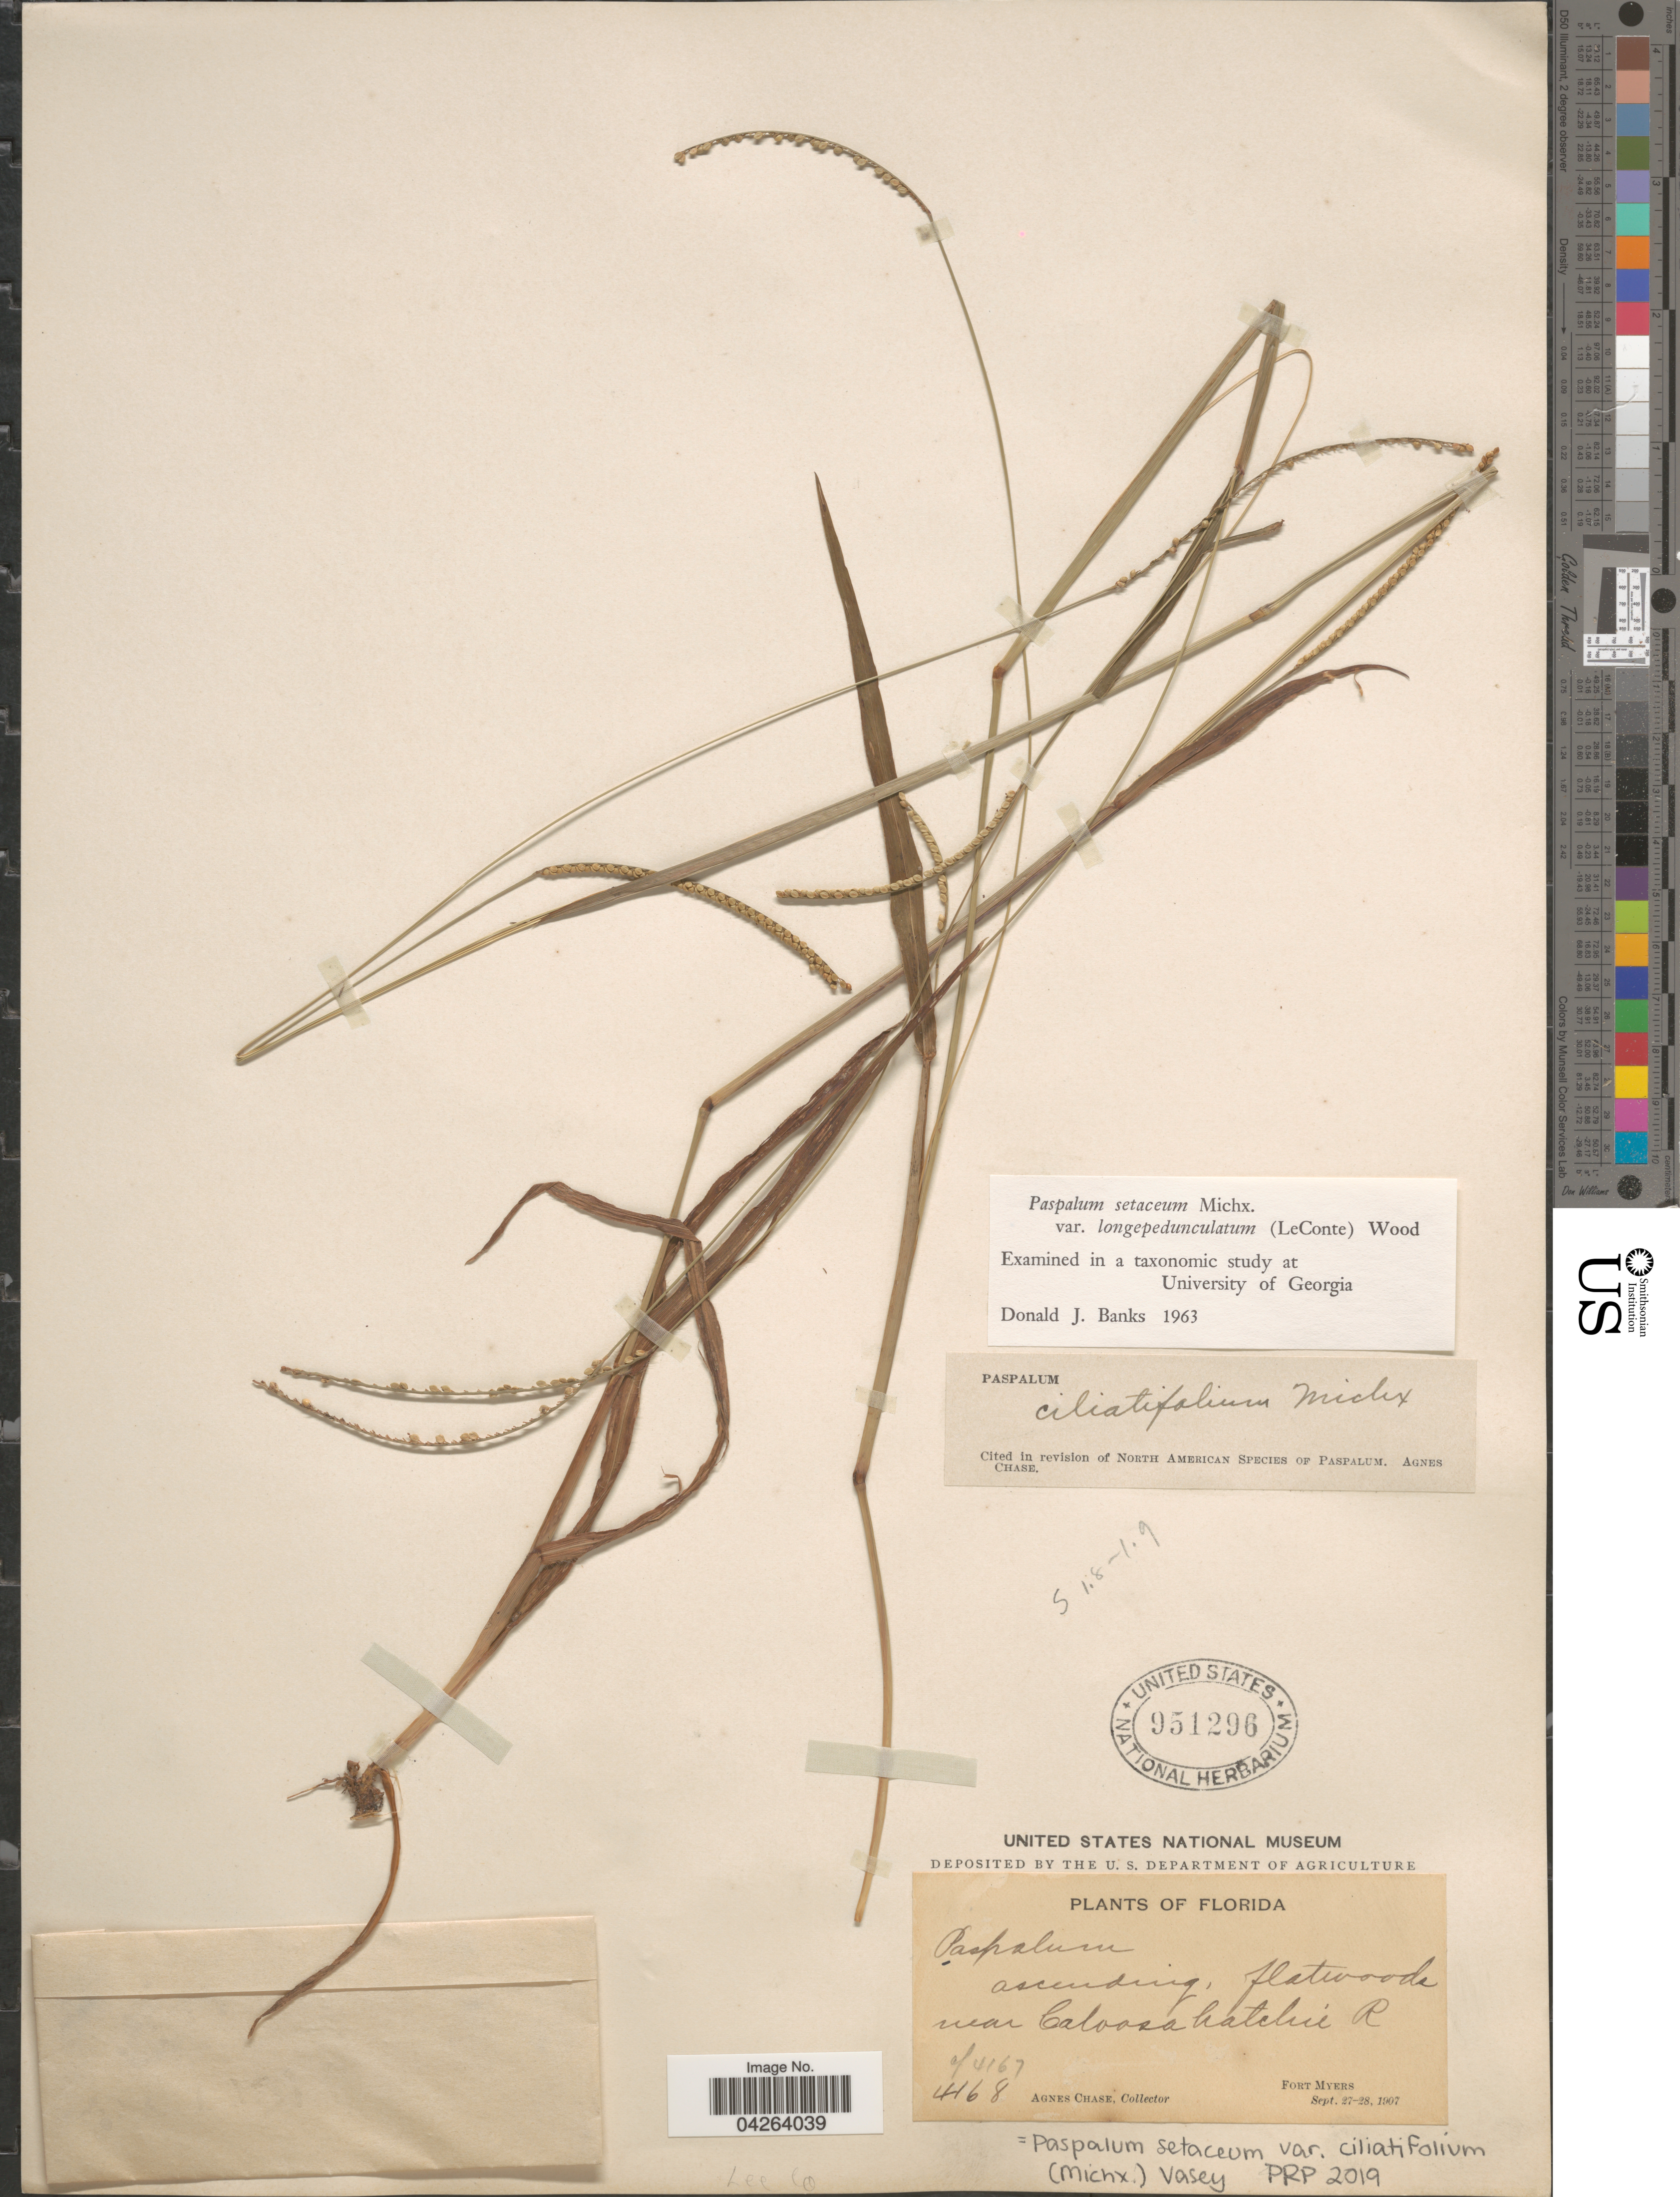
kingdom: Plantae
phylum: Tracheophyta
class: Liliopsida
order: Poales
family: Poaceae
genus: Paspalum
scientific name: Paspalum setaceum var. ciliatifolium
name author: (Michx.) Vasey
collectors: A. Chase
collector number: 4468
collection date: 1907-09-27/1907-09-28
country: United States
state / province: Florida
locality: Near Caloosahatchie R. Fort Myers.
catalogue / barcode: US 951296